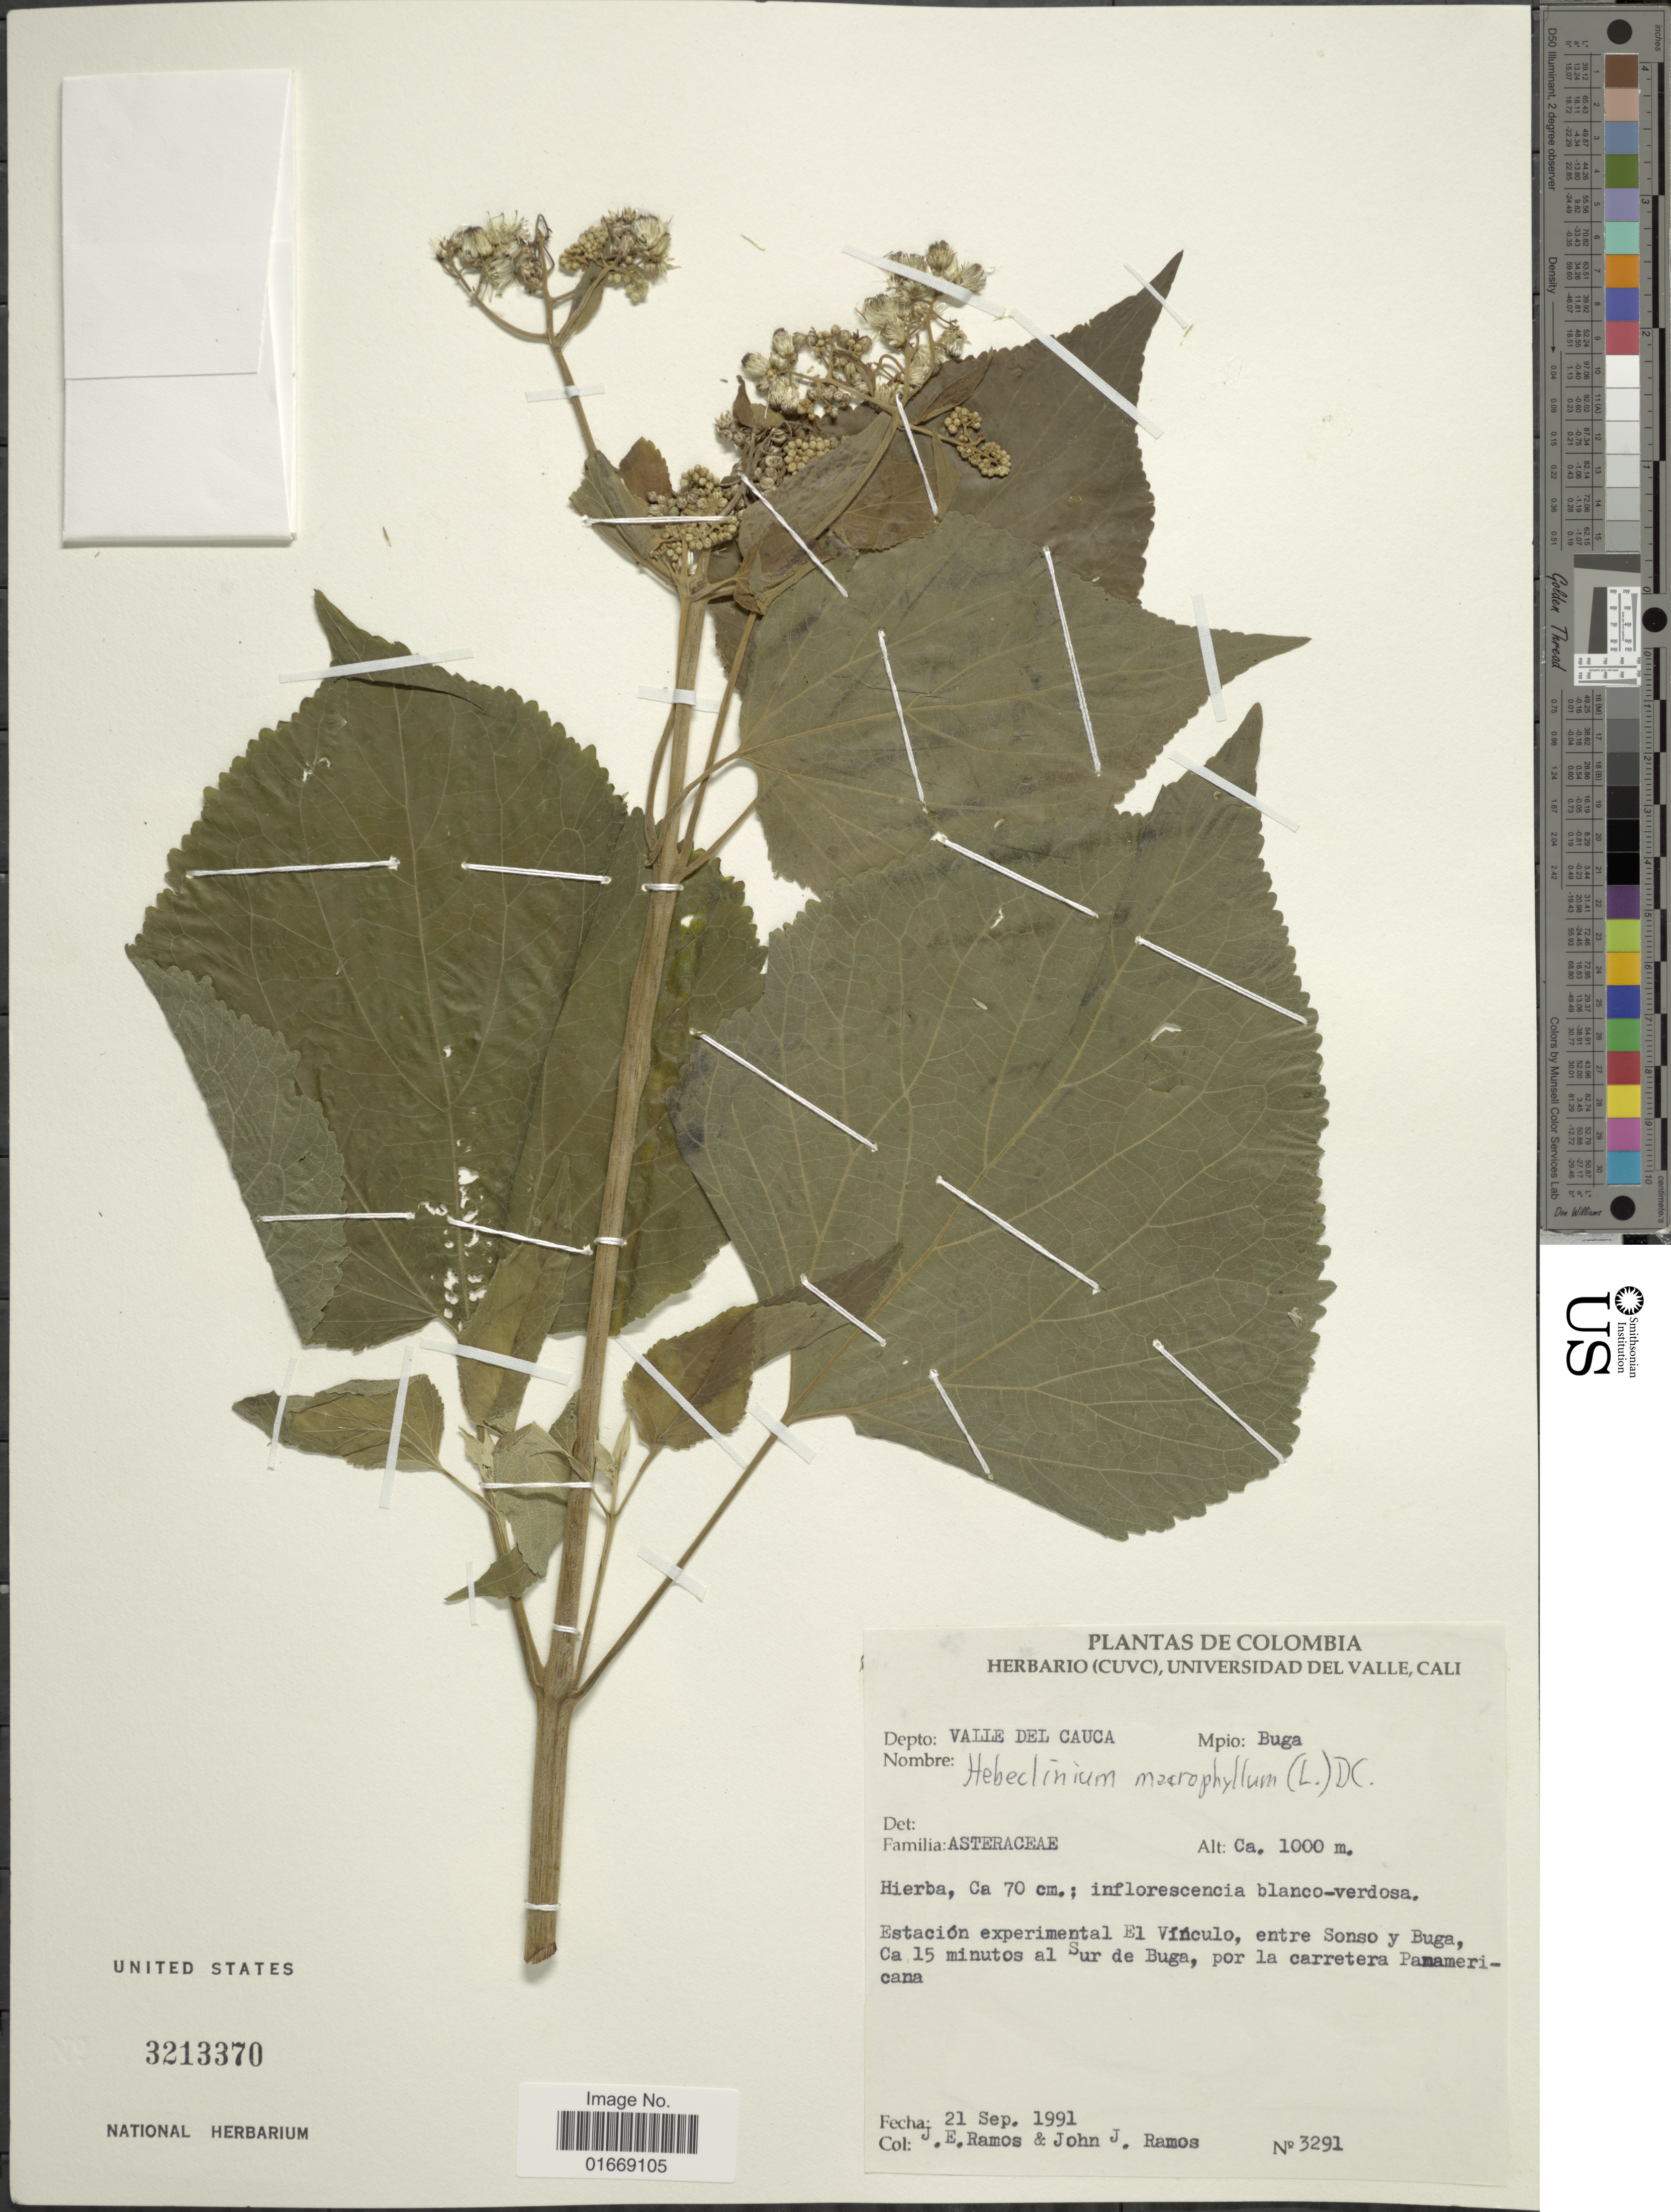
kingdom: Plantae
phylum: Tracheophyta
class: Magnoliopsida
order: Asterales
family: Asteraceae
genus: Hebeclinium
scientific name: Hebeclinium macrophyllum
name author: (L.) DC.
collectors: J. E. Ramos & J. J. Ramos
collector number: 3291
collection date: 1991-09-21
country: Colombia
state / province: Valle del Cauca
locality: Mpio. Buga, Estacion experimental El Vinculo, entre Sonso y Buga, ca 15 minutos al Sur de Buga, por la carretera Panamericana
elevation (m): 1000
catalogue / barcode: US 3213370